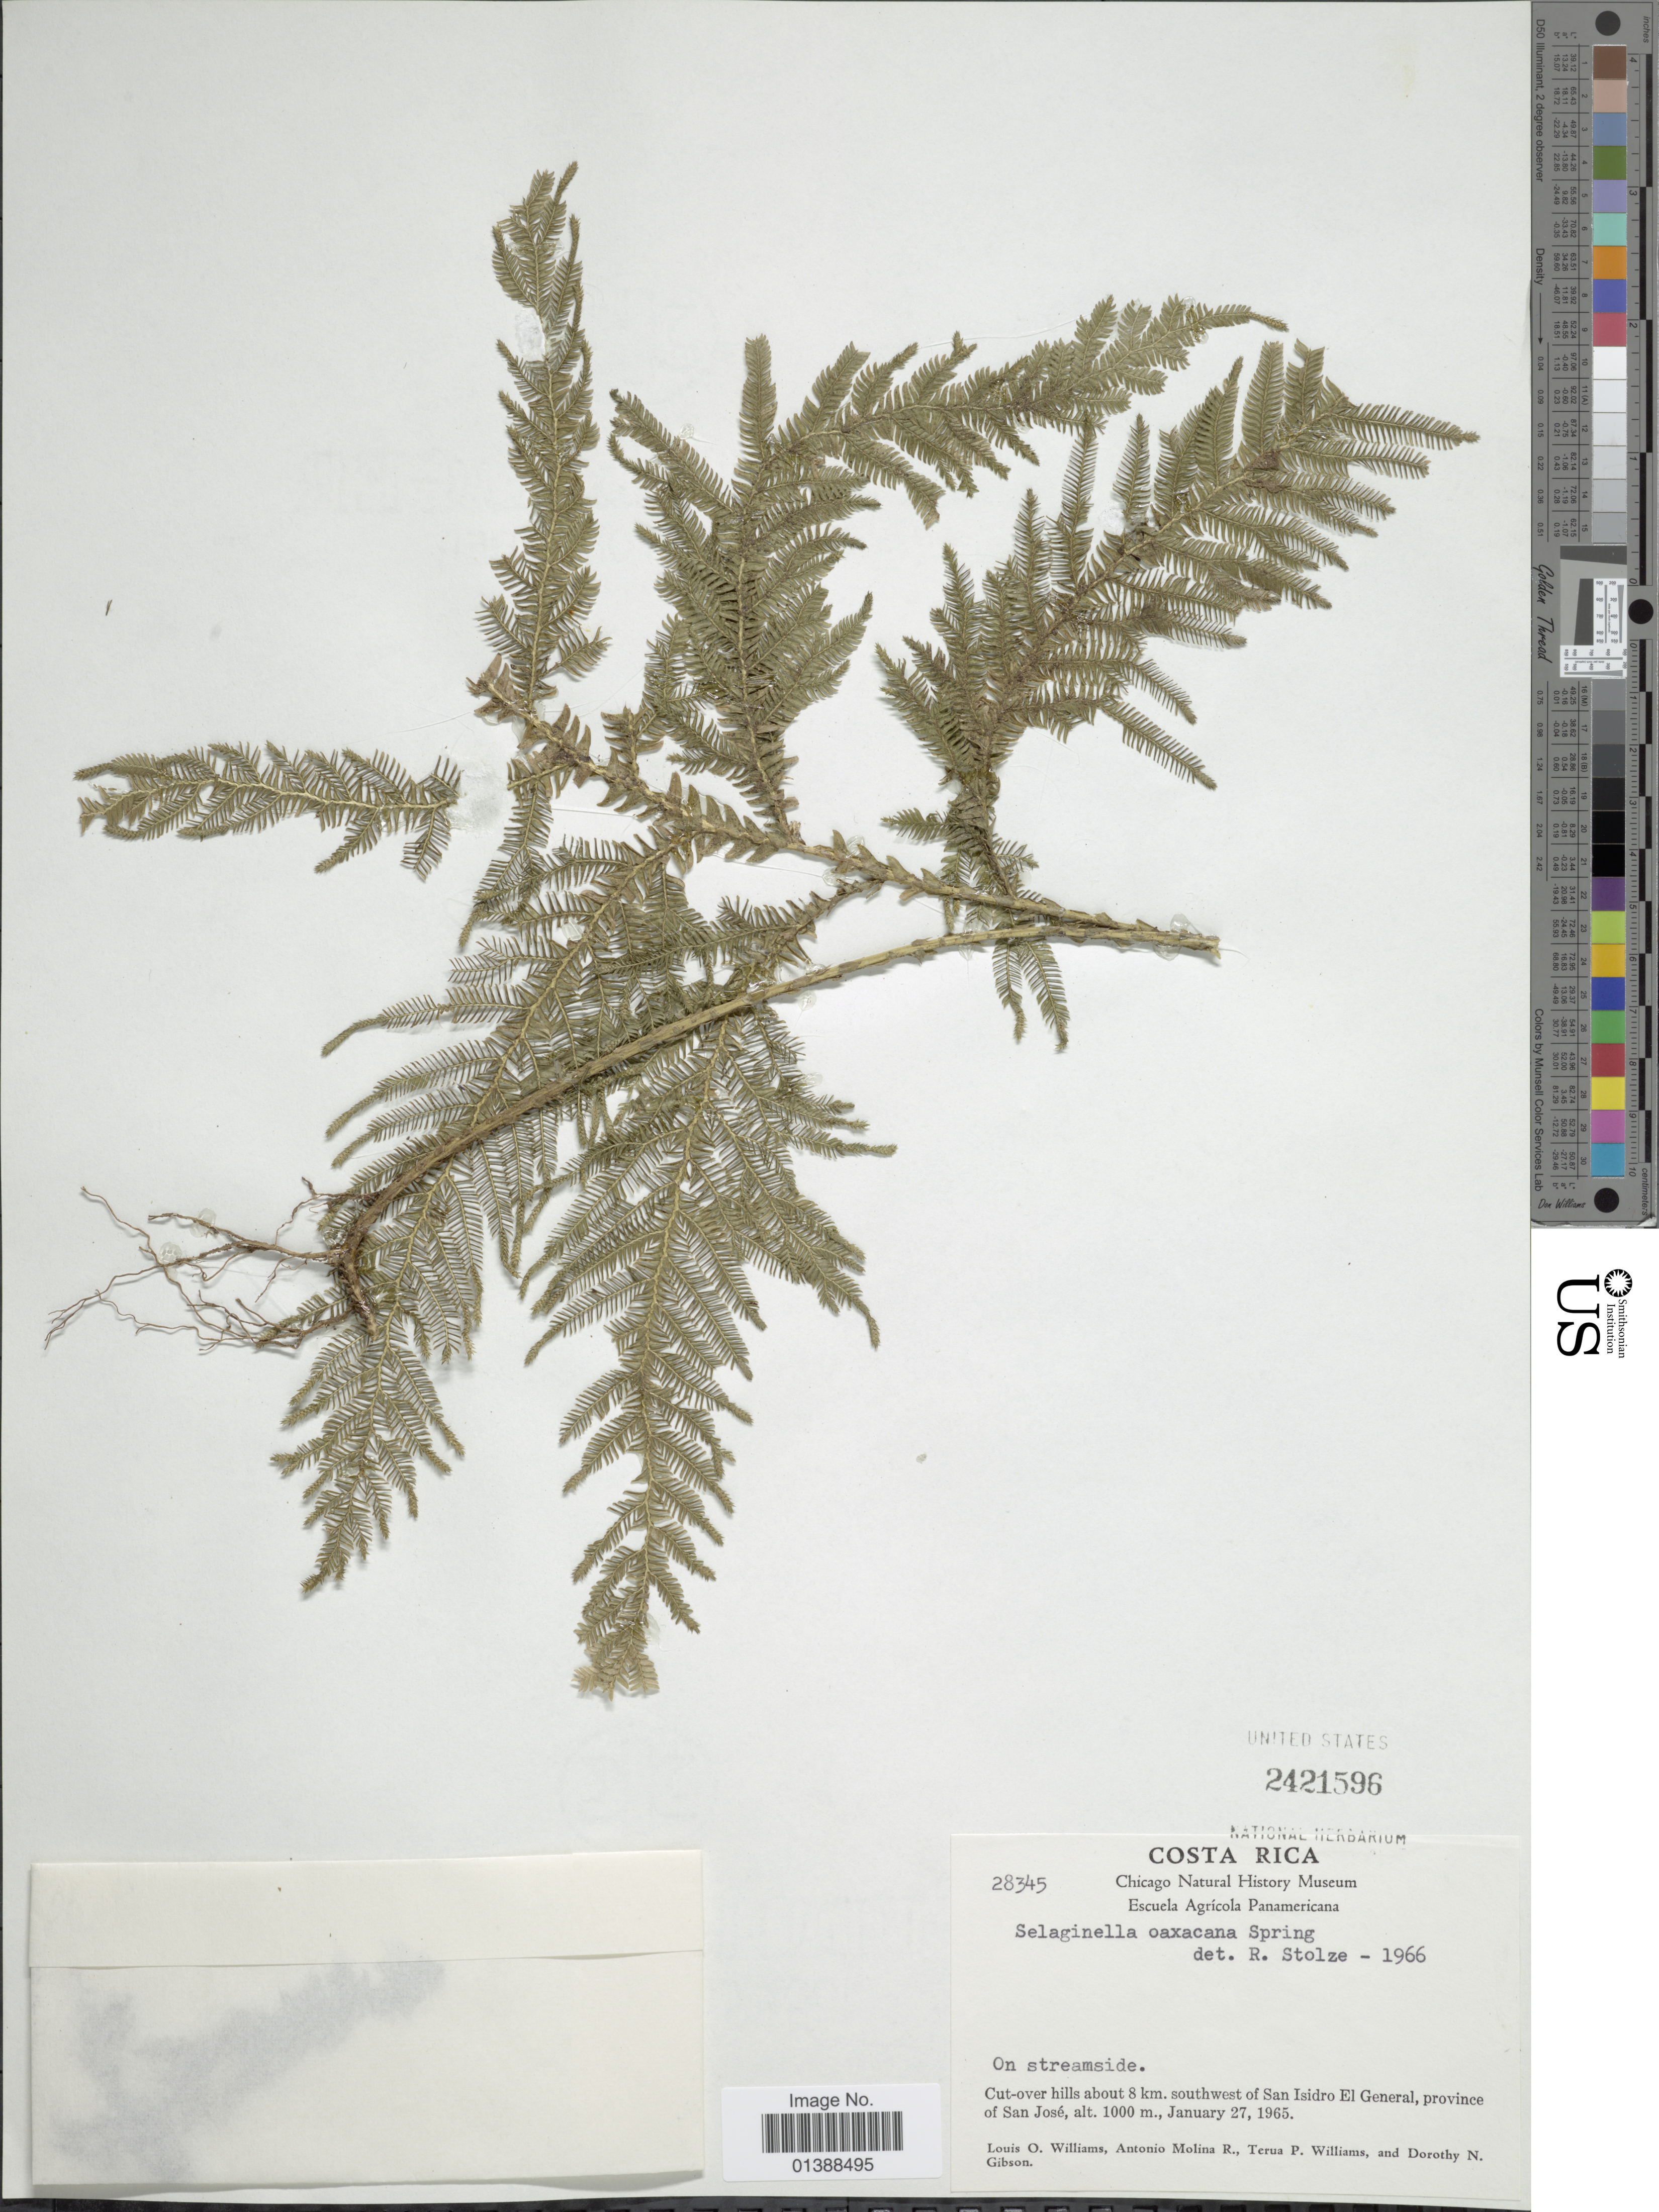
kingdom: Plantae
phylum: Tracheophyta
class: Lycopodiopsida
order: Selaginellales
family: Selaginellaceae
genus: Selaginella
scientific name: Selaginella oaxacana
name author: Spring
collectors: L. O. Williams, A. Molina R., T. P. Williams & D. N. Gibson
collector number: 28345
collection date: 1965-01-27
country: Costa Rica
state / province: San José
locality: Cut-over hills about 8 km southwest of San Isidro El General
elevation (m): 1000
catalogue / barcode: US 2421596